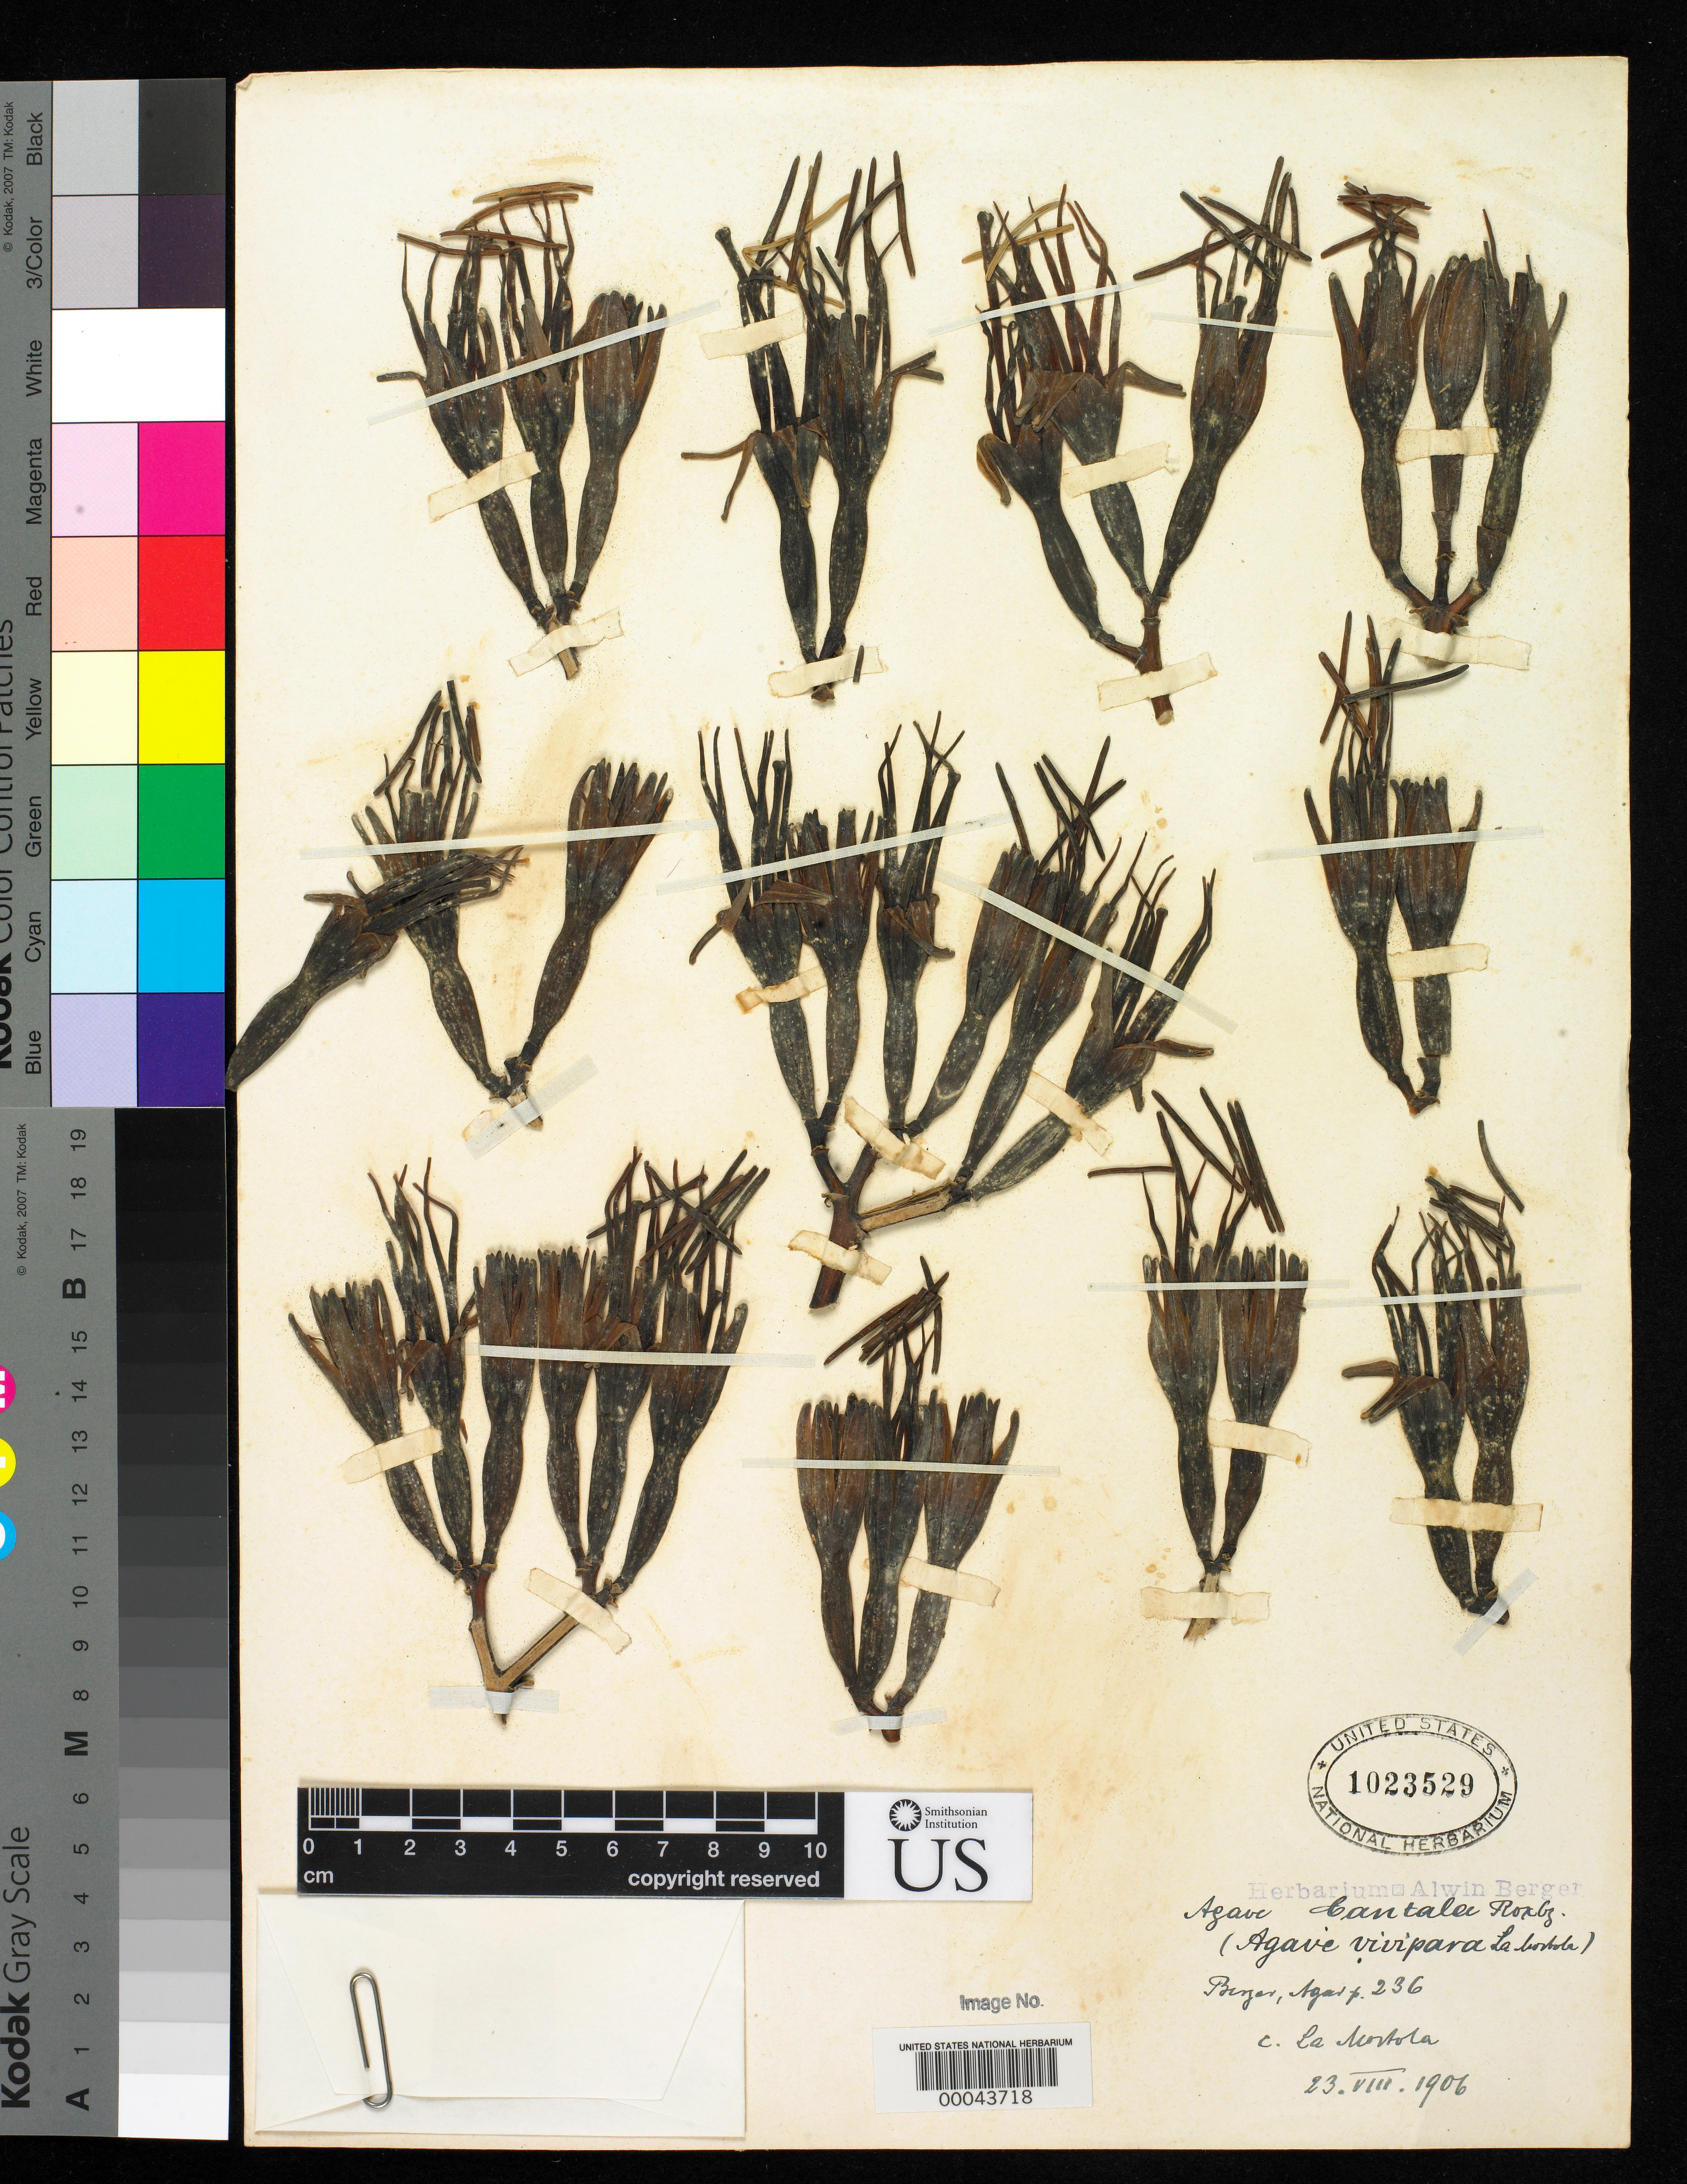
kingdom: Plantae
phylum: Tracheophyta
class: Liliopsida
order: Asparagales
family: Asparagaceae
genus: Agave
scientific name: Agave cantala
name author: (Haw.) Roxb. ex Salm-Dyck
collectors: ex herb. A. Berger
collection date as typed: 23 Aug 1906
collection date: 1906-08-23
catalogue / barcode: US 1023529